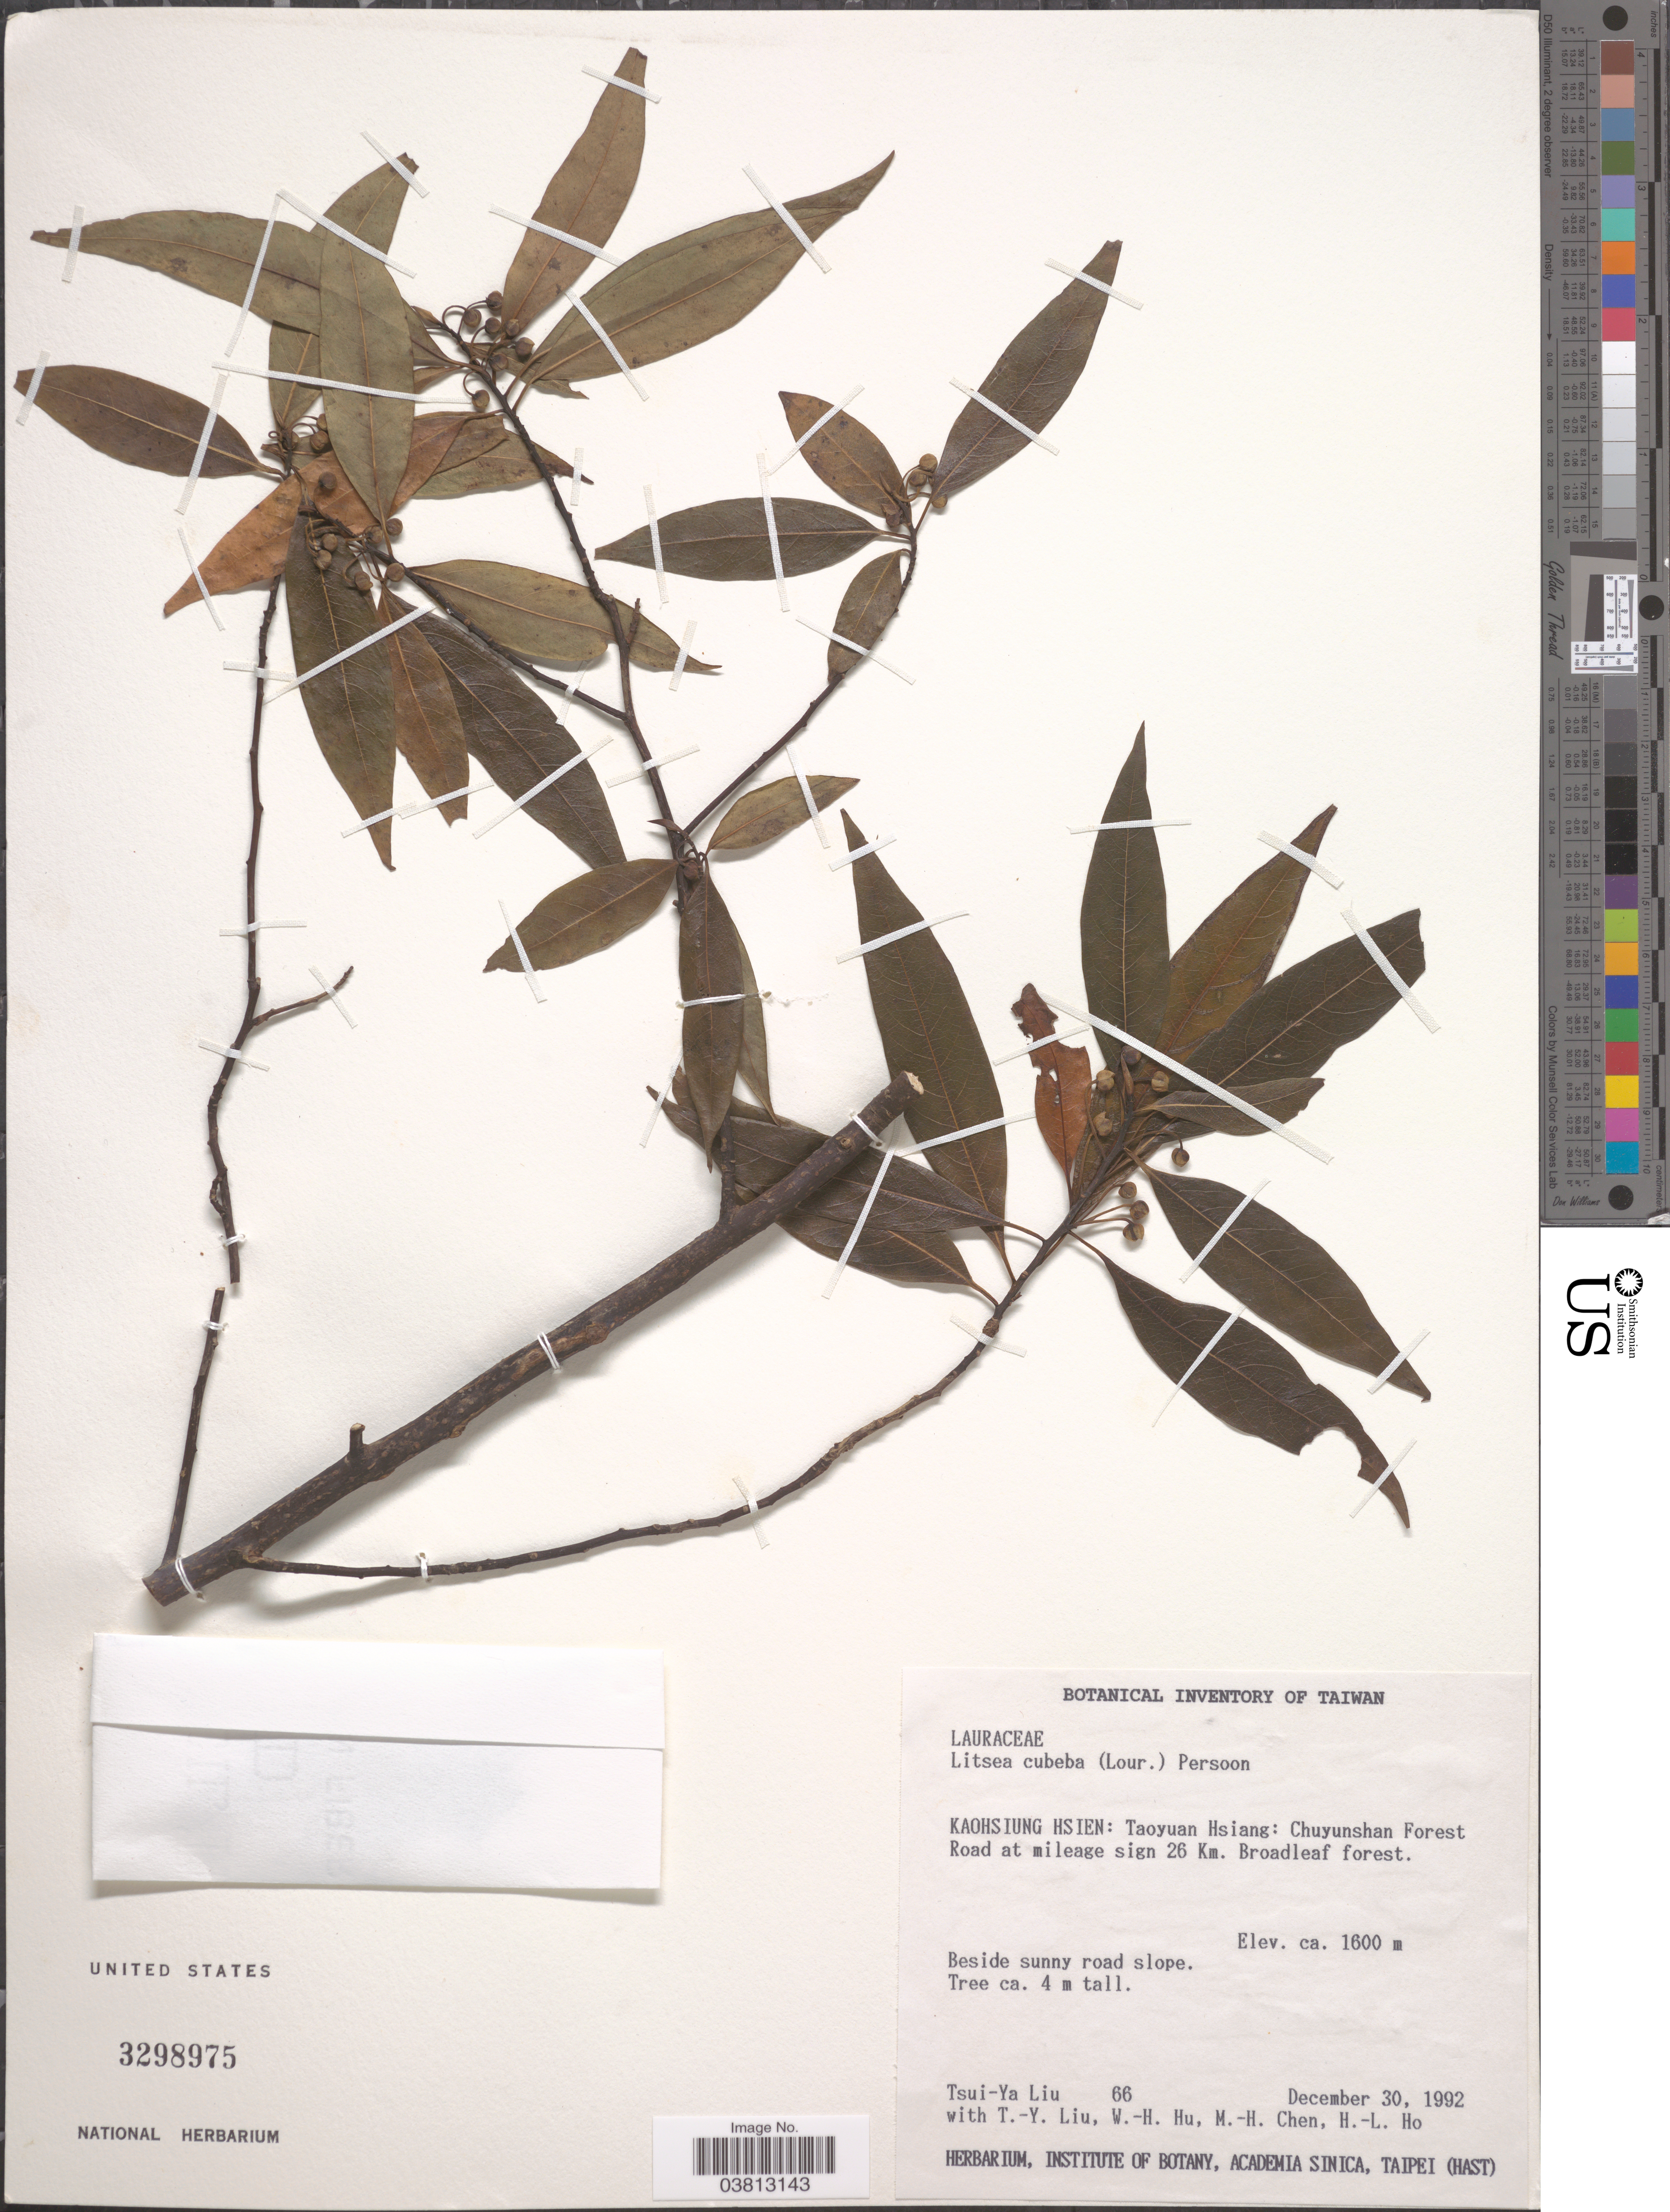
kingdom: Plantae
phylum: Tracheophyta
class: Magnoliopsida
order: Laurales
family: Lauraceae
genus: Litsea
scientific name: Litsea cubeba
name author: (Lour.) Pers.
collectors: T. Y. Liu, T. Y. Liu, W. H. Hu, M. H. Chen & H. Ho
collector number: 66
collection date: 1992-12-30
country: Taiwan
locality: Kaohsiung Hsien: Taoyuan Hsiang: Chuyunshan Forest Road at mileage sign 26 Km.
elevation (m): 1600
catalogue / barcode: US 3298975